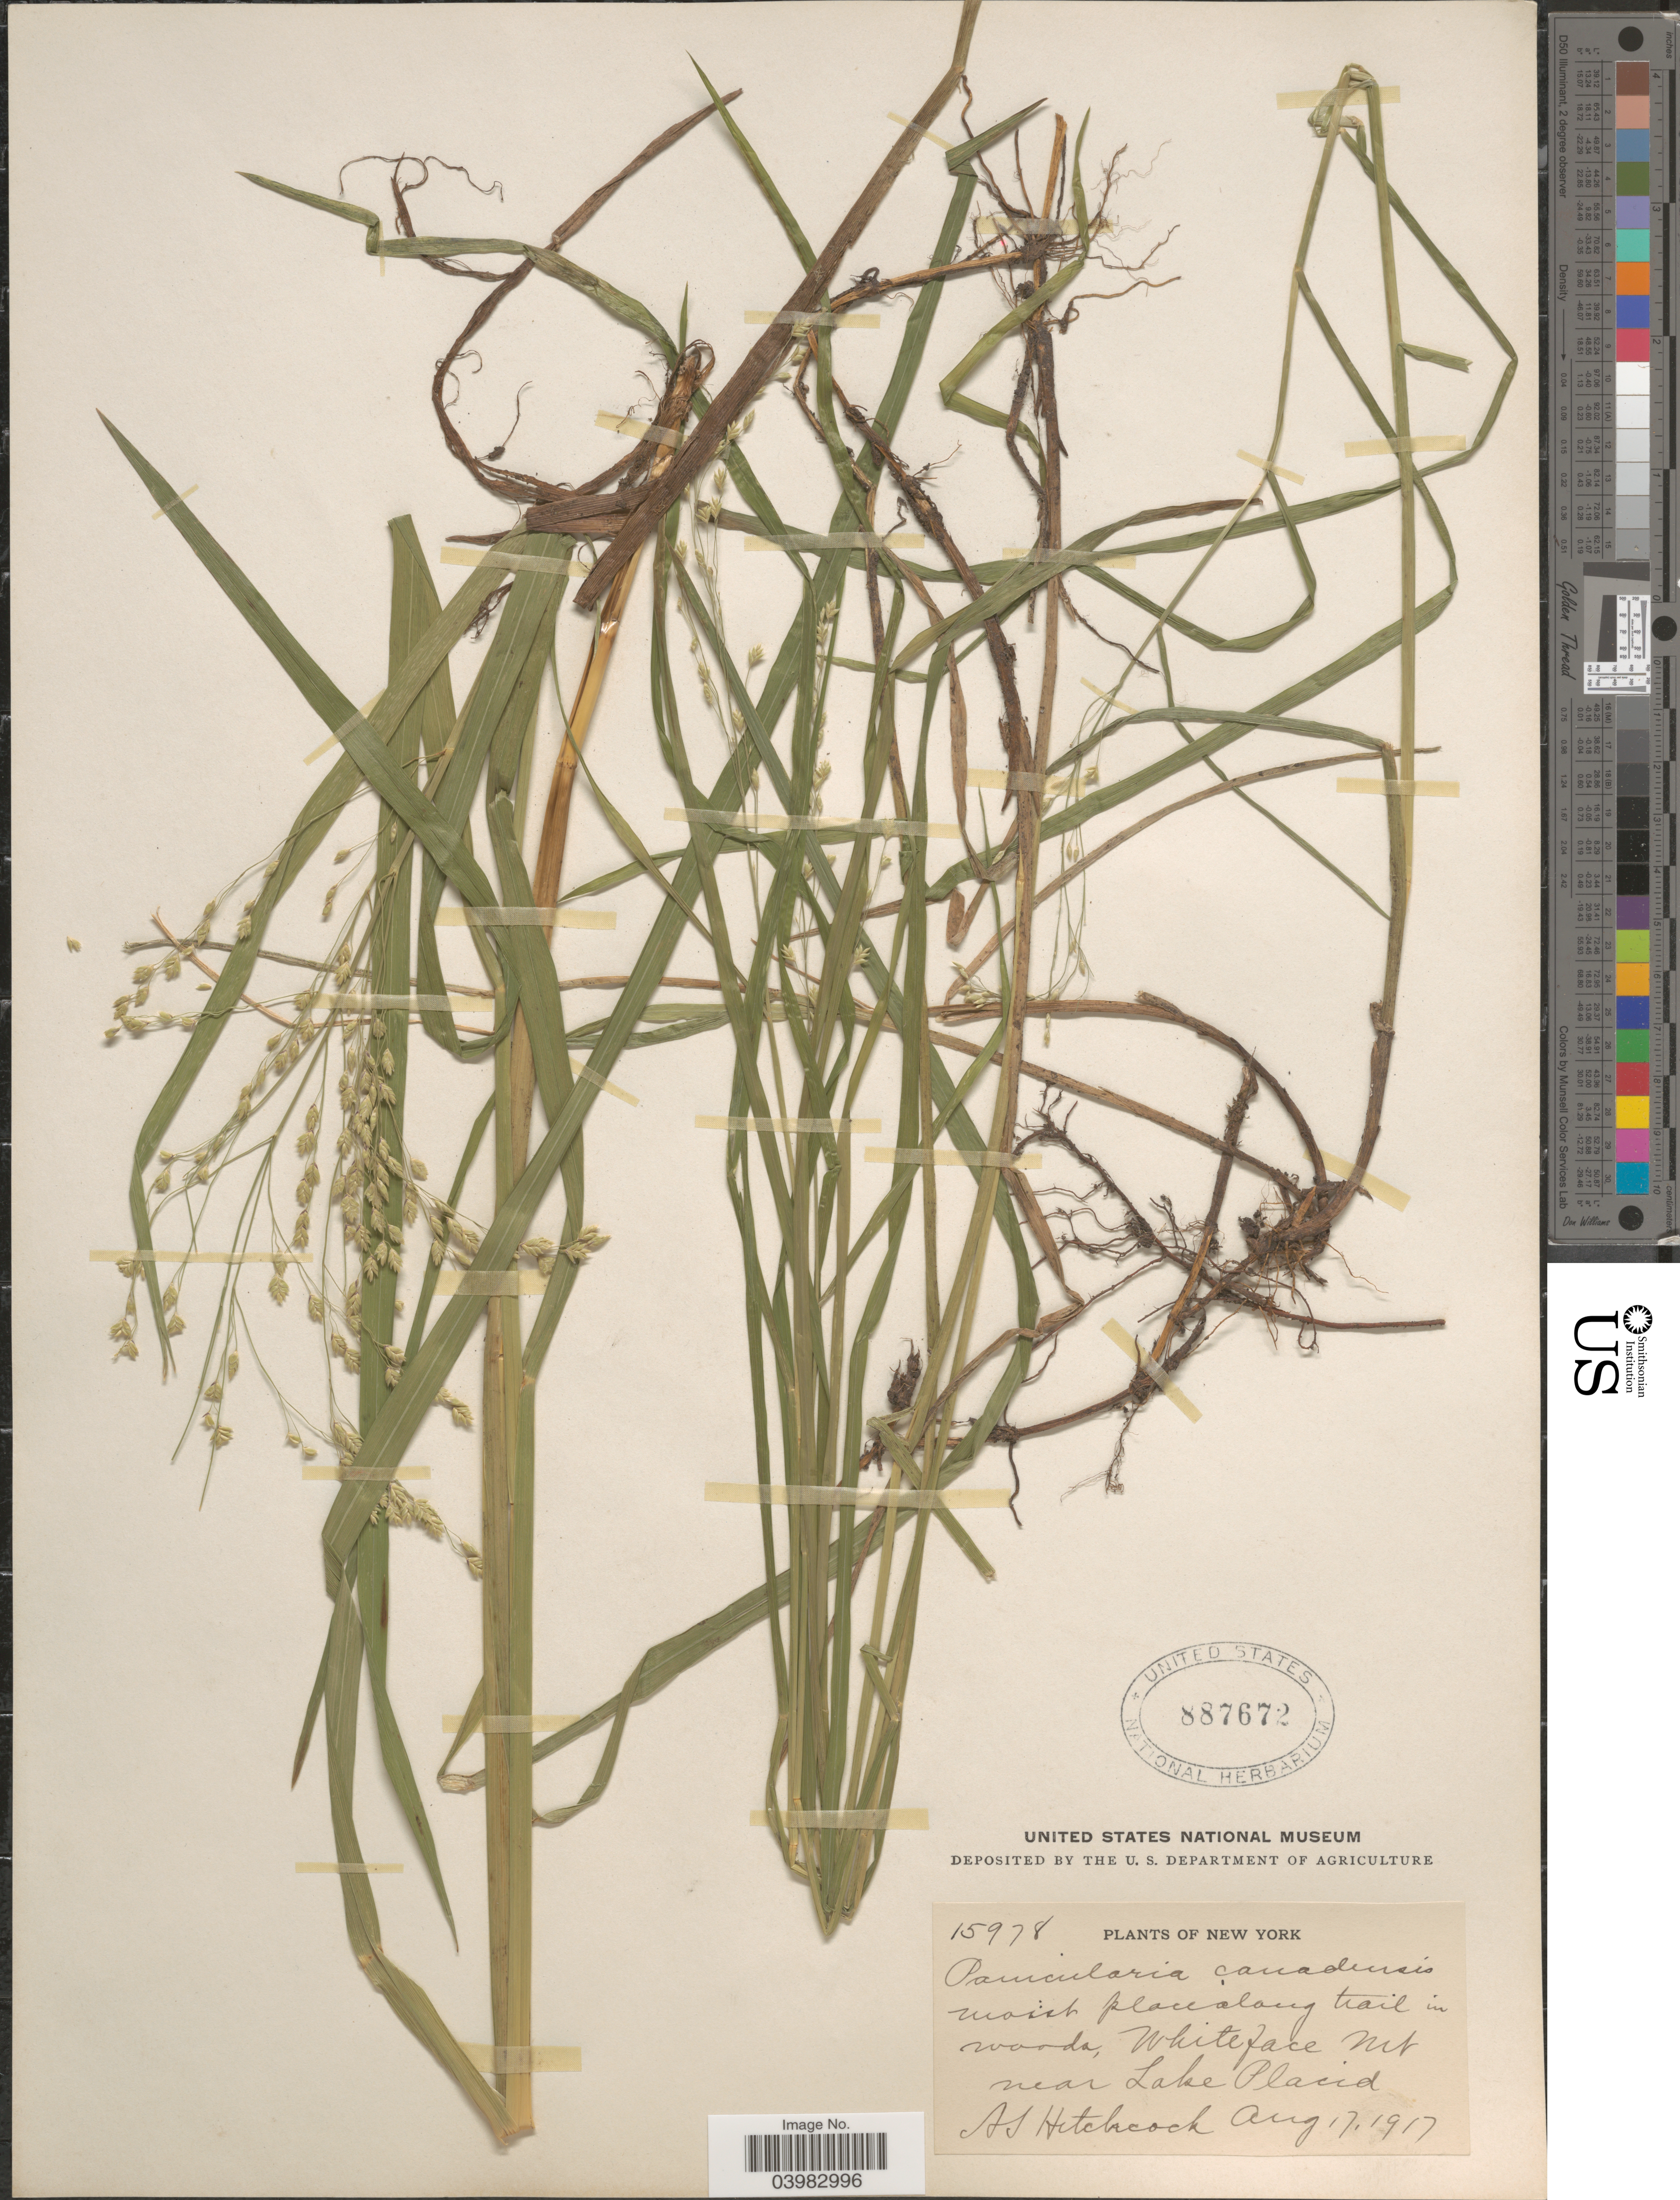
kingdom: Plantae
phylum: Tracheophyta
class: Liliopsida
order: Poales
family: Poaceae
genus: Glyceria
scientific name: Glyceria canadensis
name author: (Michx.) Trin.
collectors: A. S. Hitchcock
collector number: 15978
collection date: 1917-08-17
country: United States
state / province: New York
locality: Trail in woods, Whiteface Mt near Lake Placid.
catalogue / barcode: US 887672